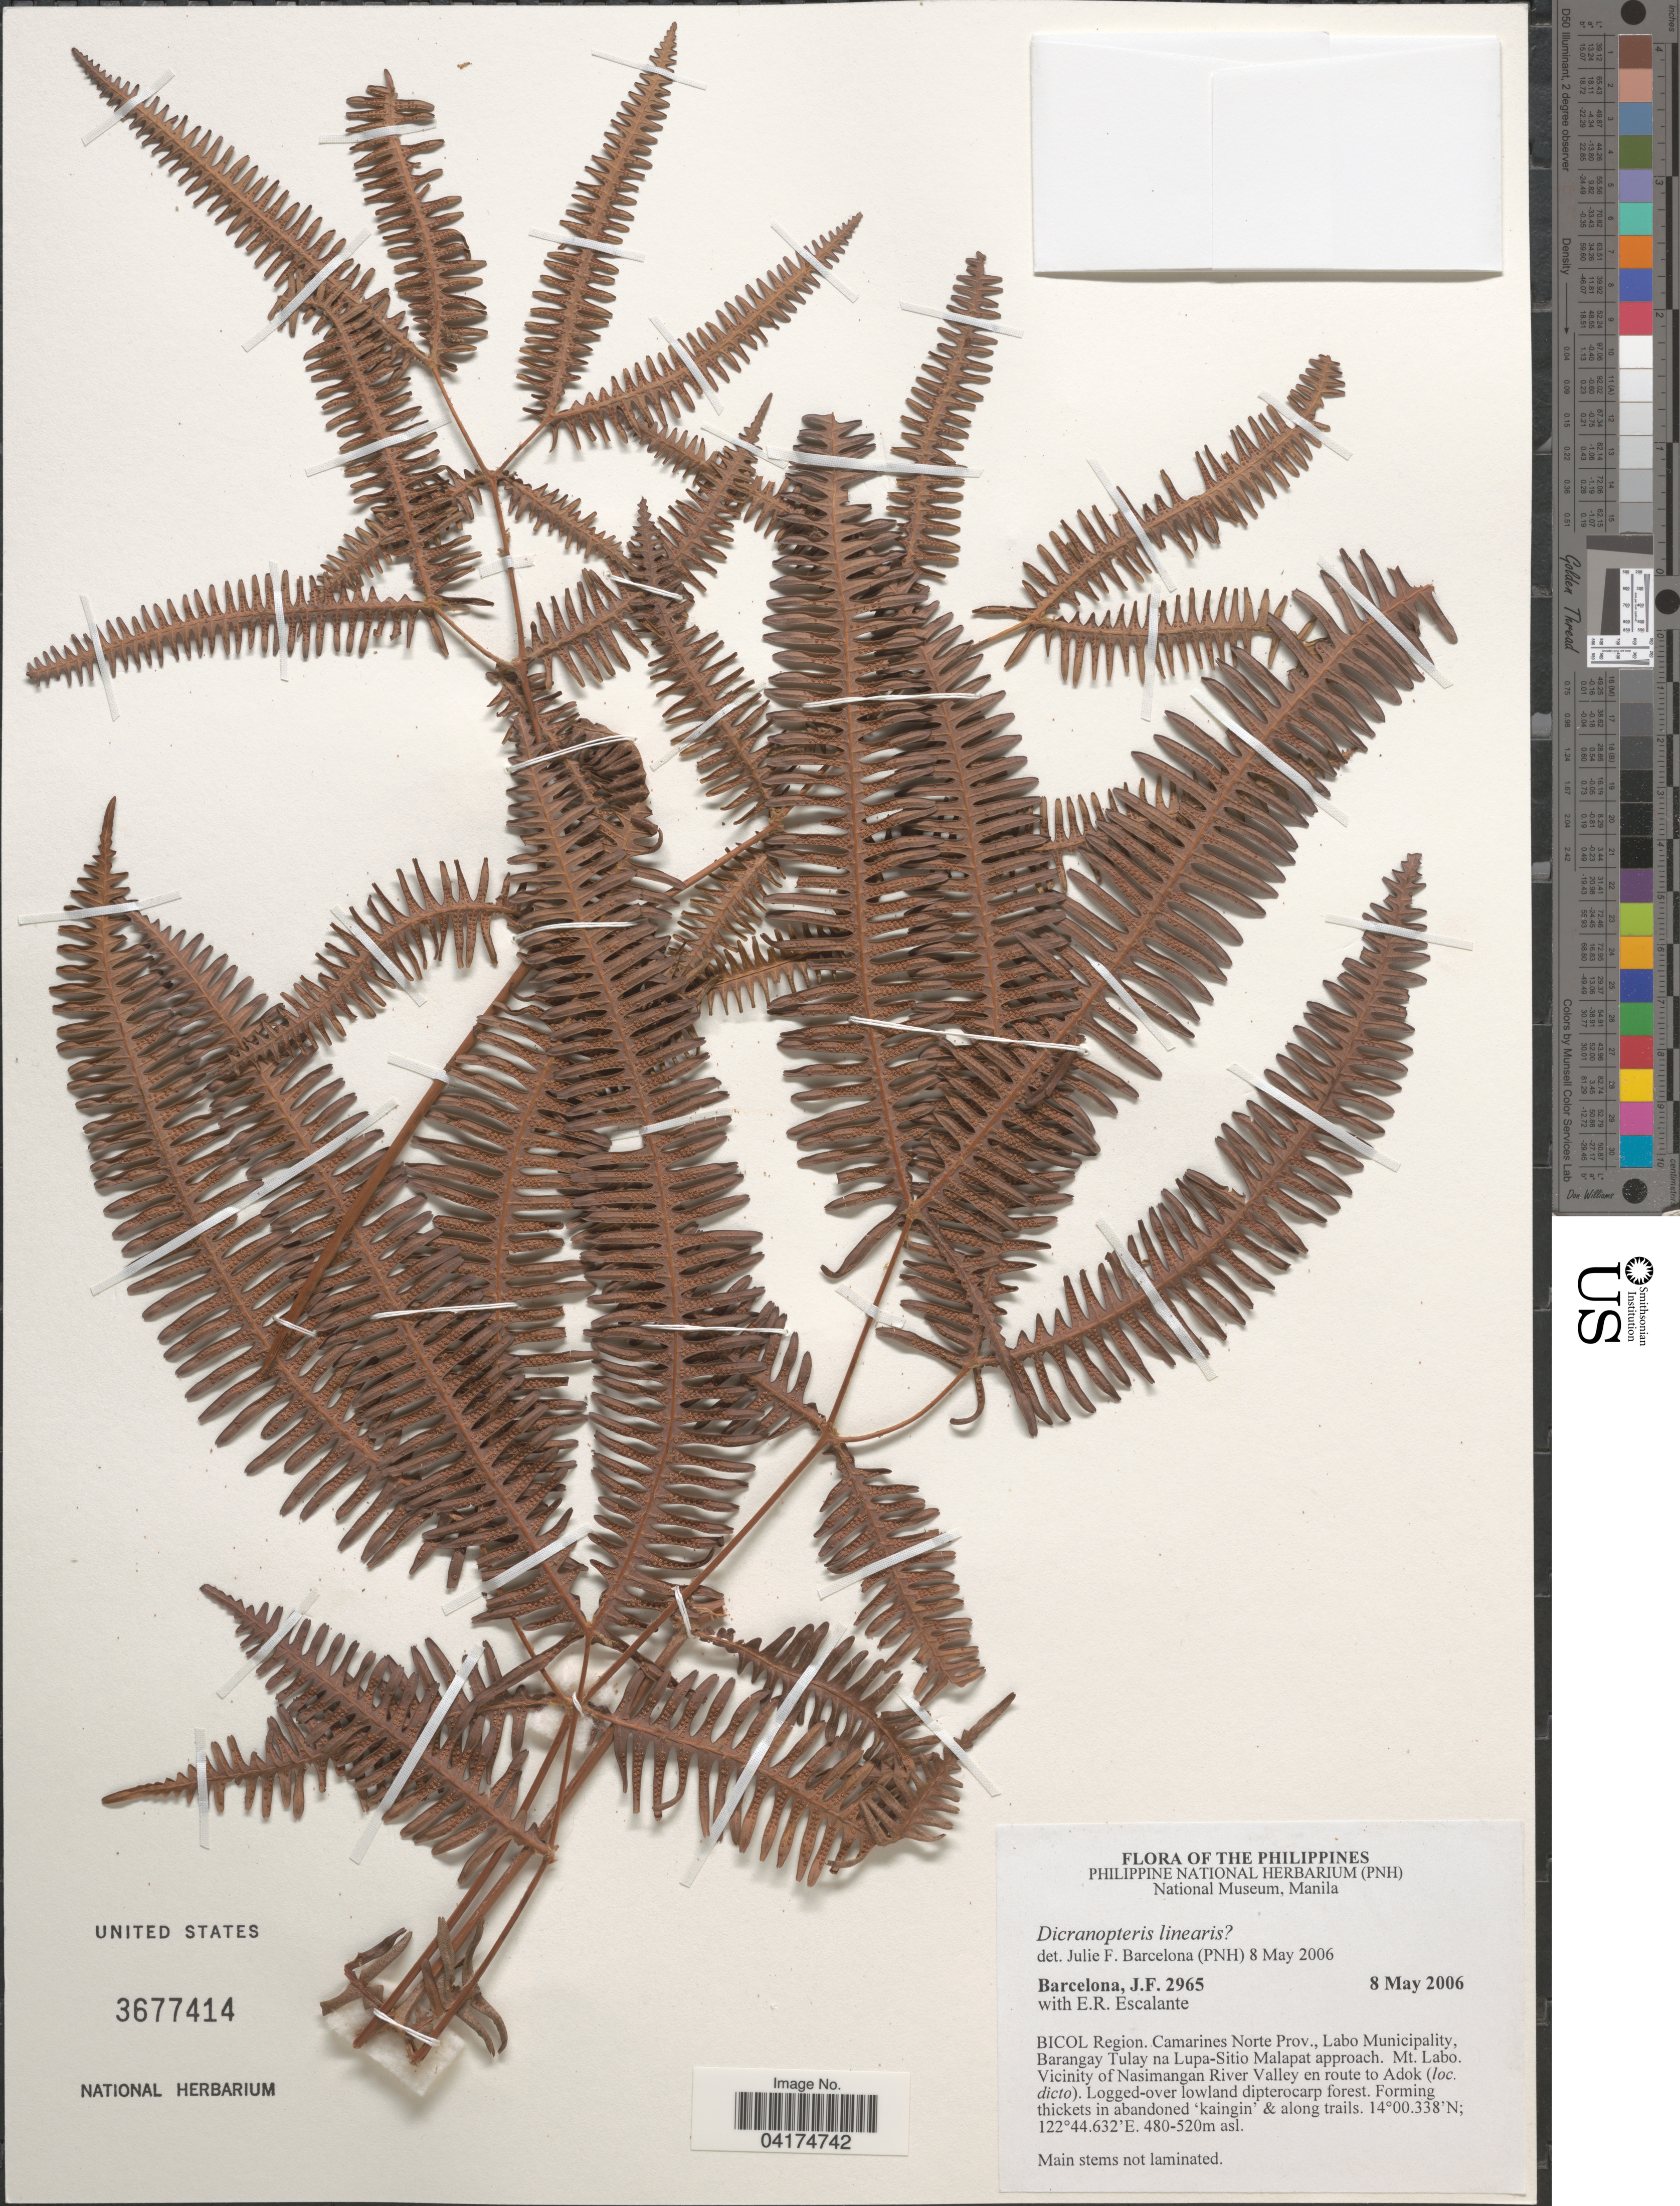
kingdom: Plantae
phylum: Tracheophyta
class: Polypodiopsida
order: Gleicheniales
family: Gleicheniaceae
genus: Dicranopteris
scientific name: Dicranopteris linearis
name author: (Burm. f.) Underw.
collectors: J. F. Barcelona & E. Escalante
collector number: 2965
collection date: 2006-05-08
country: Philippines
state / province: Bicol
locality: BICOL Region. Camarines Norte Prov., Labo Municipality, Barangay Tulay na Lupa-Sitio Malapat approach. Mt. Labo. Vicinity of Nasimangan River Valley en route to Adok.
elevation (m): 480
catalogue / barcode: US 3677414